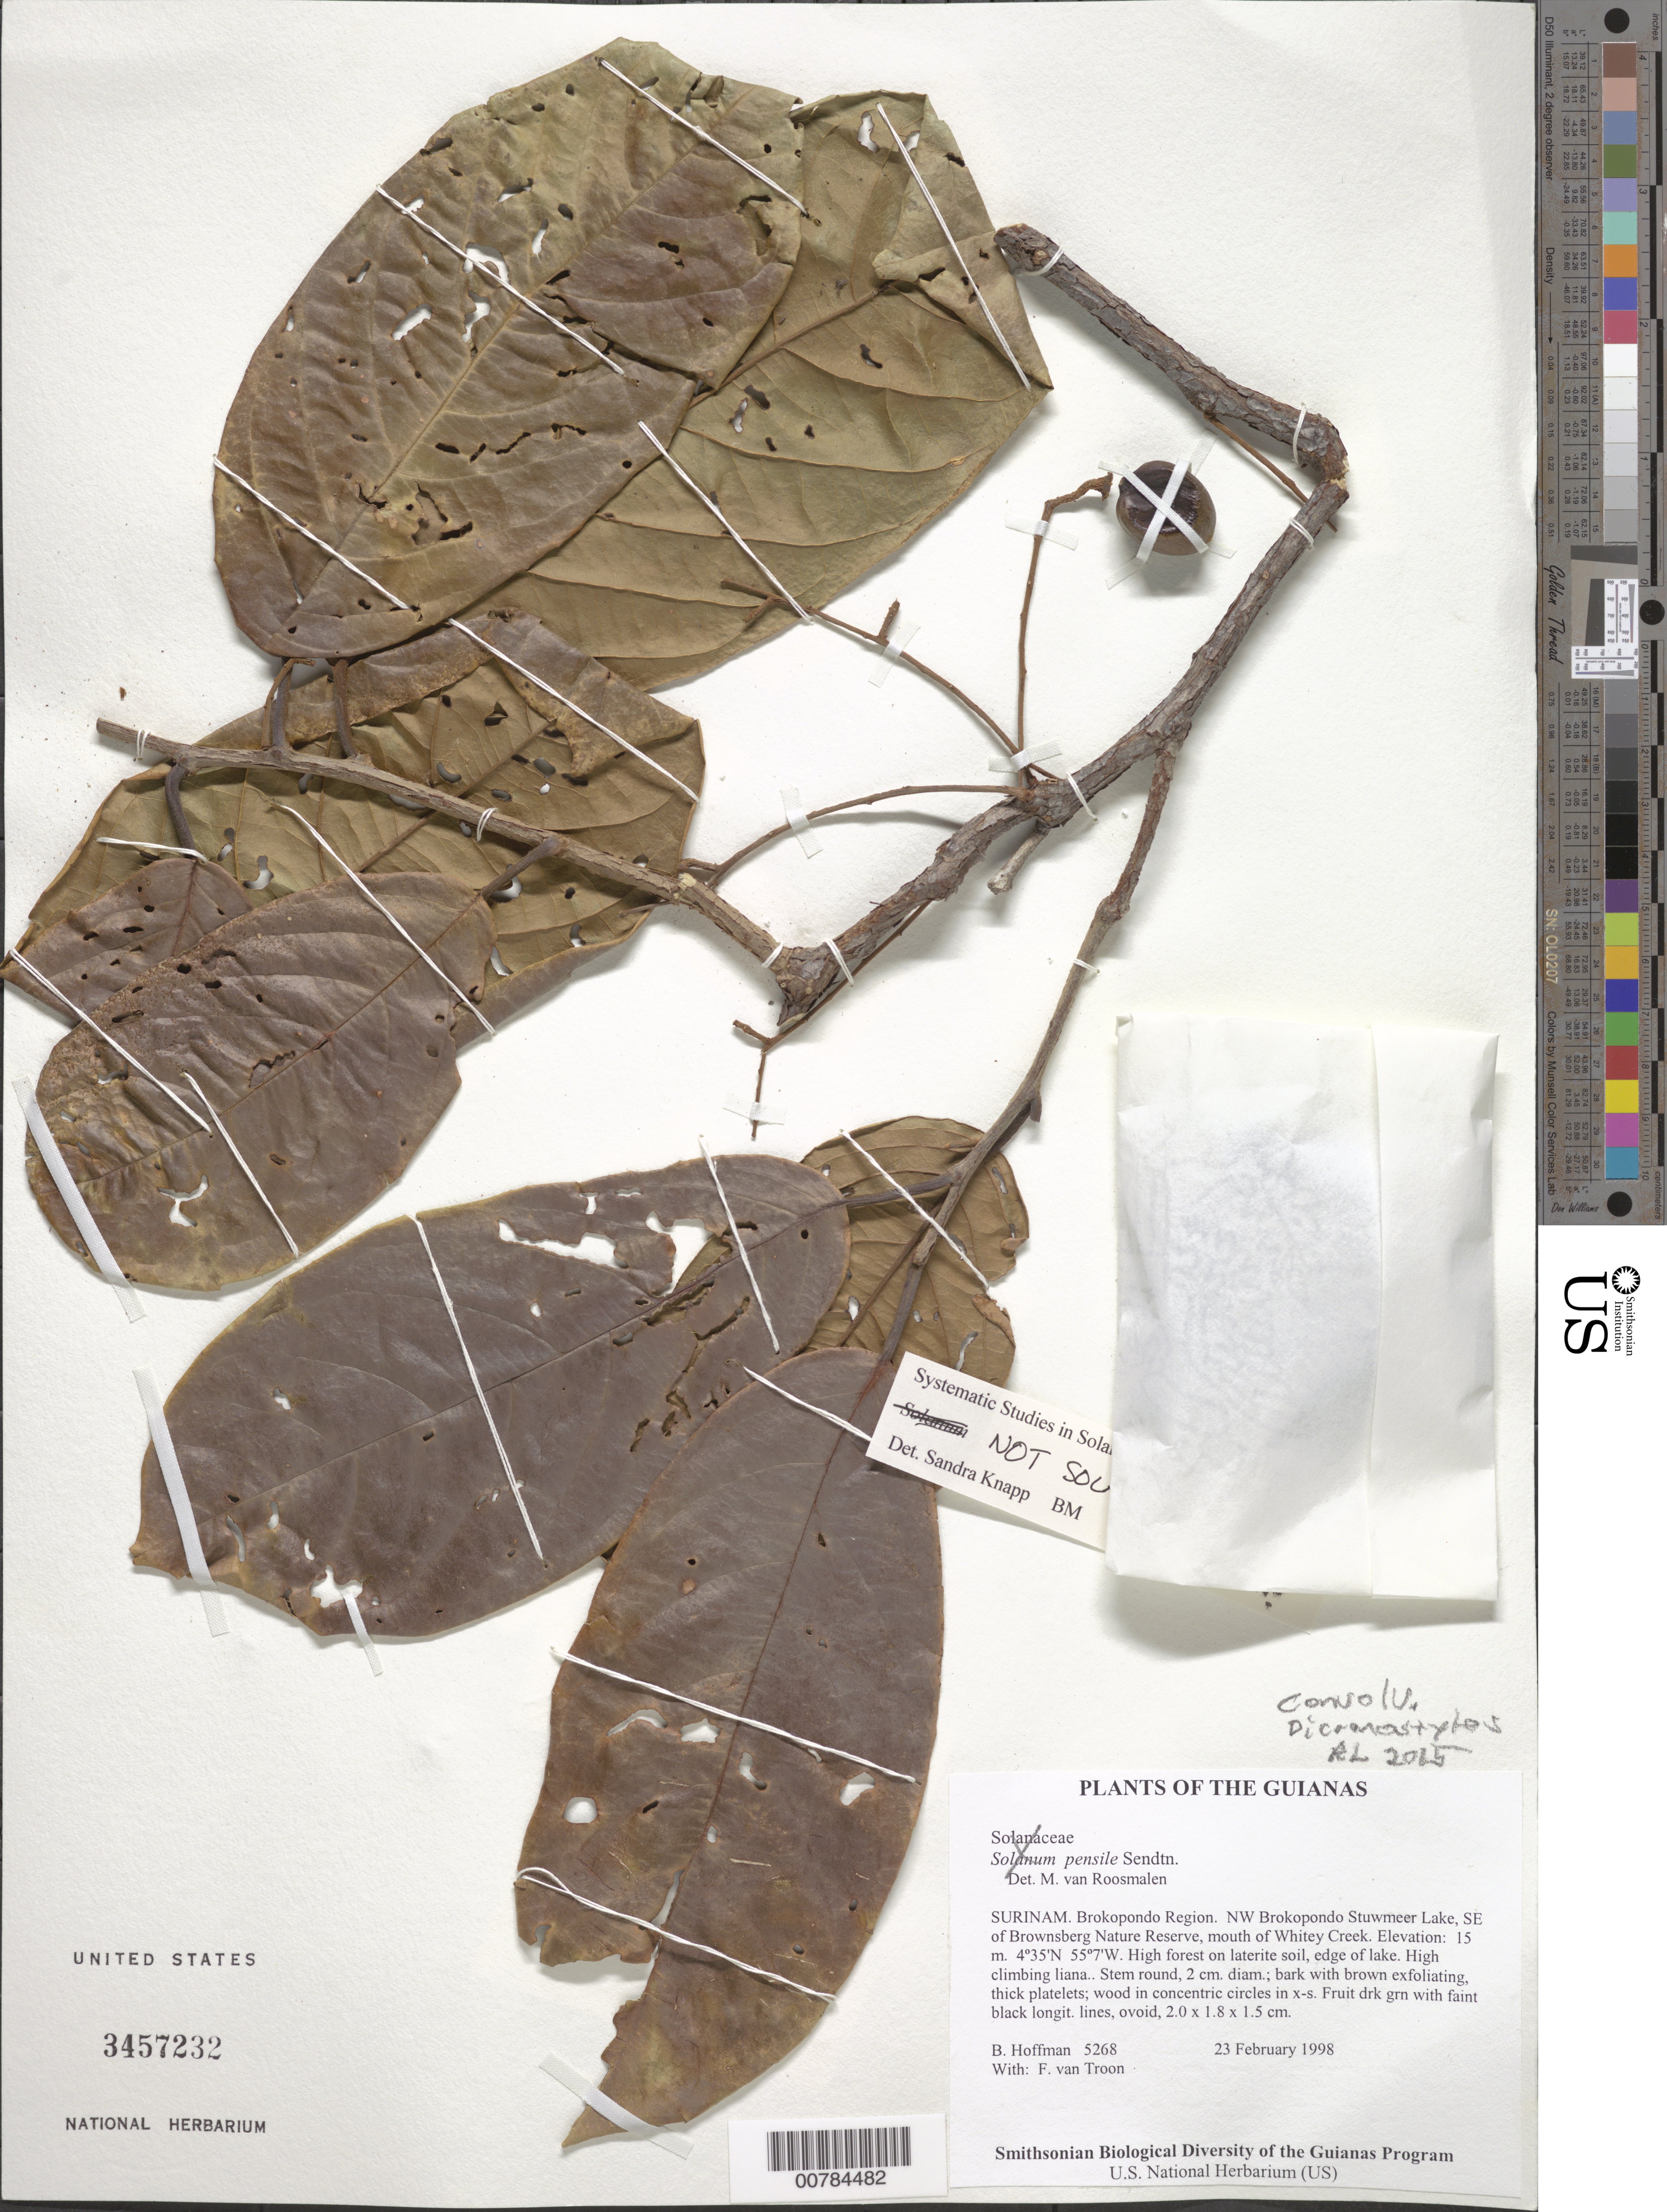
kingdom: Plantae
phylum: Tracheophyta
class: Magnoliopsida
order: Solanales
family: Convolvulaceae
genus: Dicranostyles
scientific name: Dicranostyles sp.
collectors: B. Hoffman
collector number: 5268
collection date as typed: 2 Feb 1998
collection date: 1998-02-02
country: Suriname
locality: NW Brokopondo Stuwmeer Lake, SE of Brownsberg Nature Reserve, mouth of Whitey Creek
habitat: High forest on laterite soil, edge of lake.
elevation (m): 15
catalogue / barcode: US 3457232